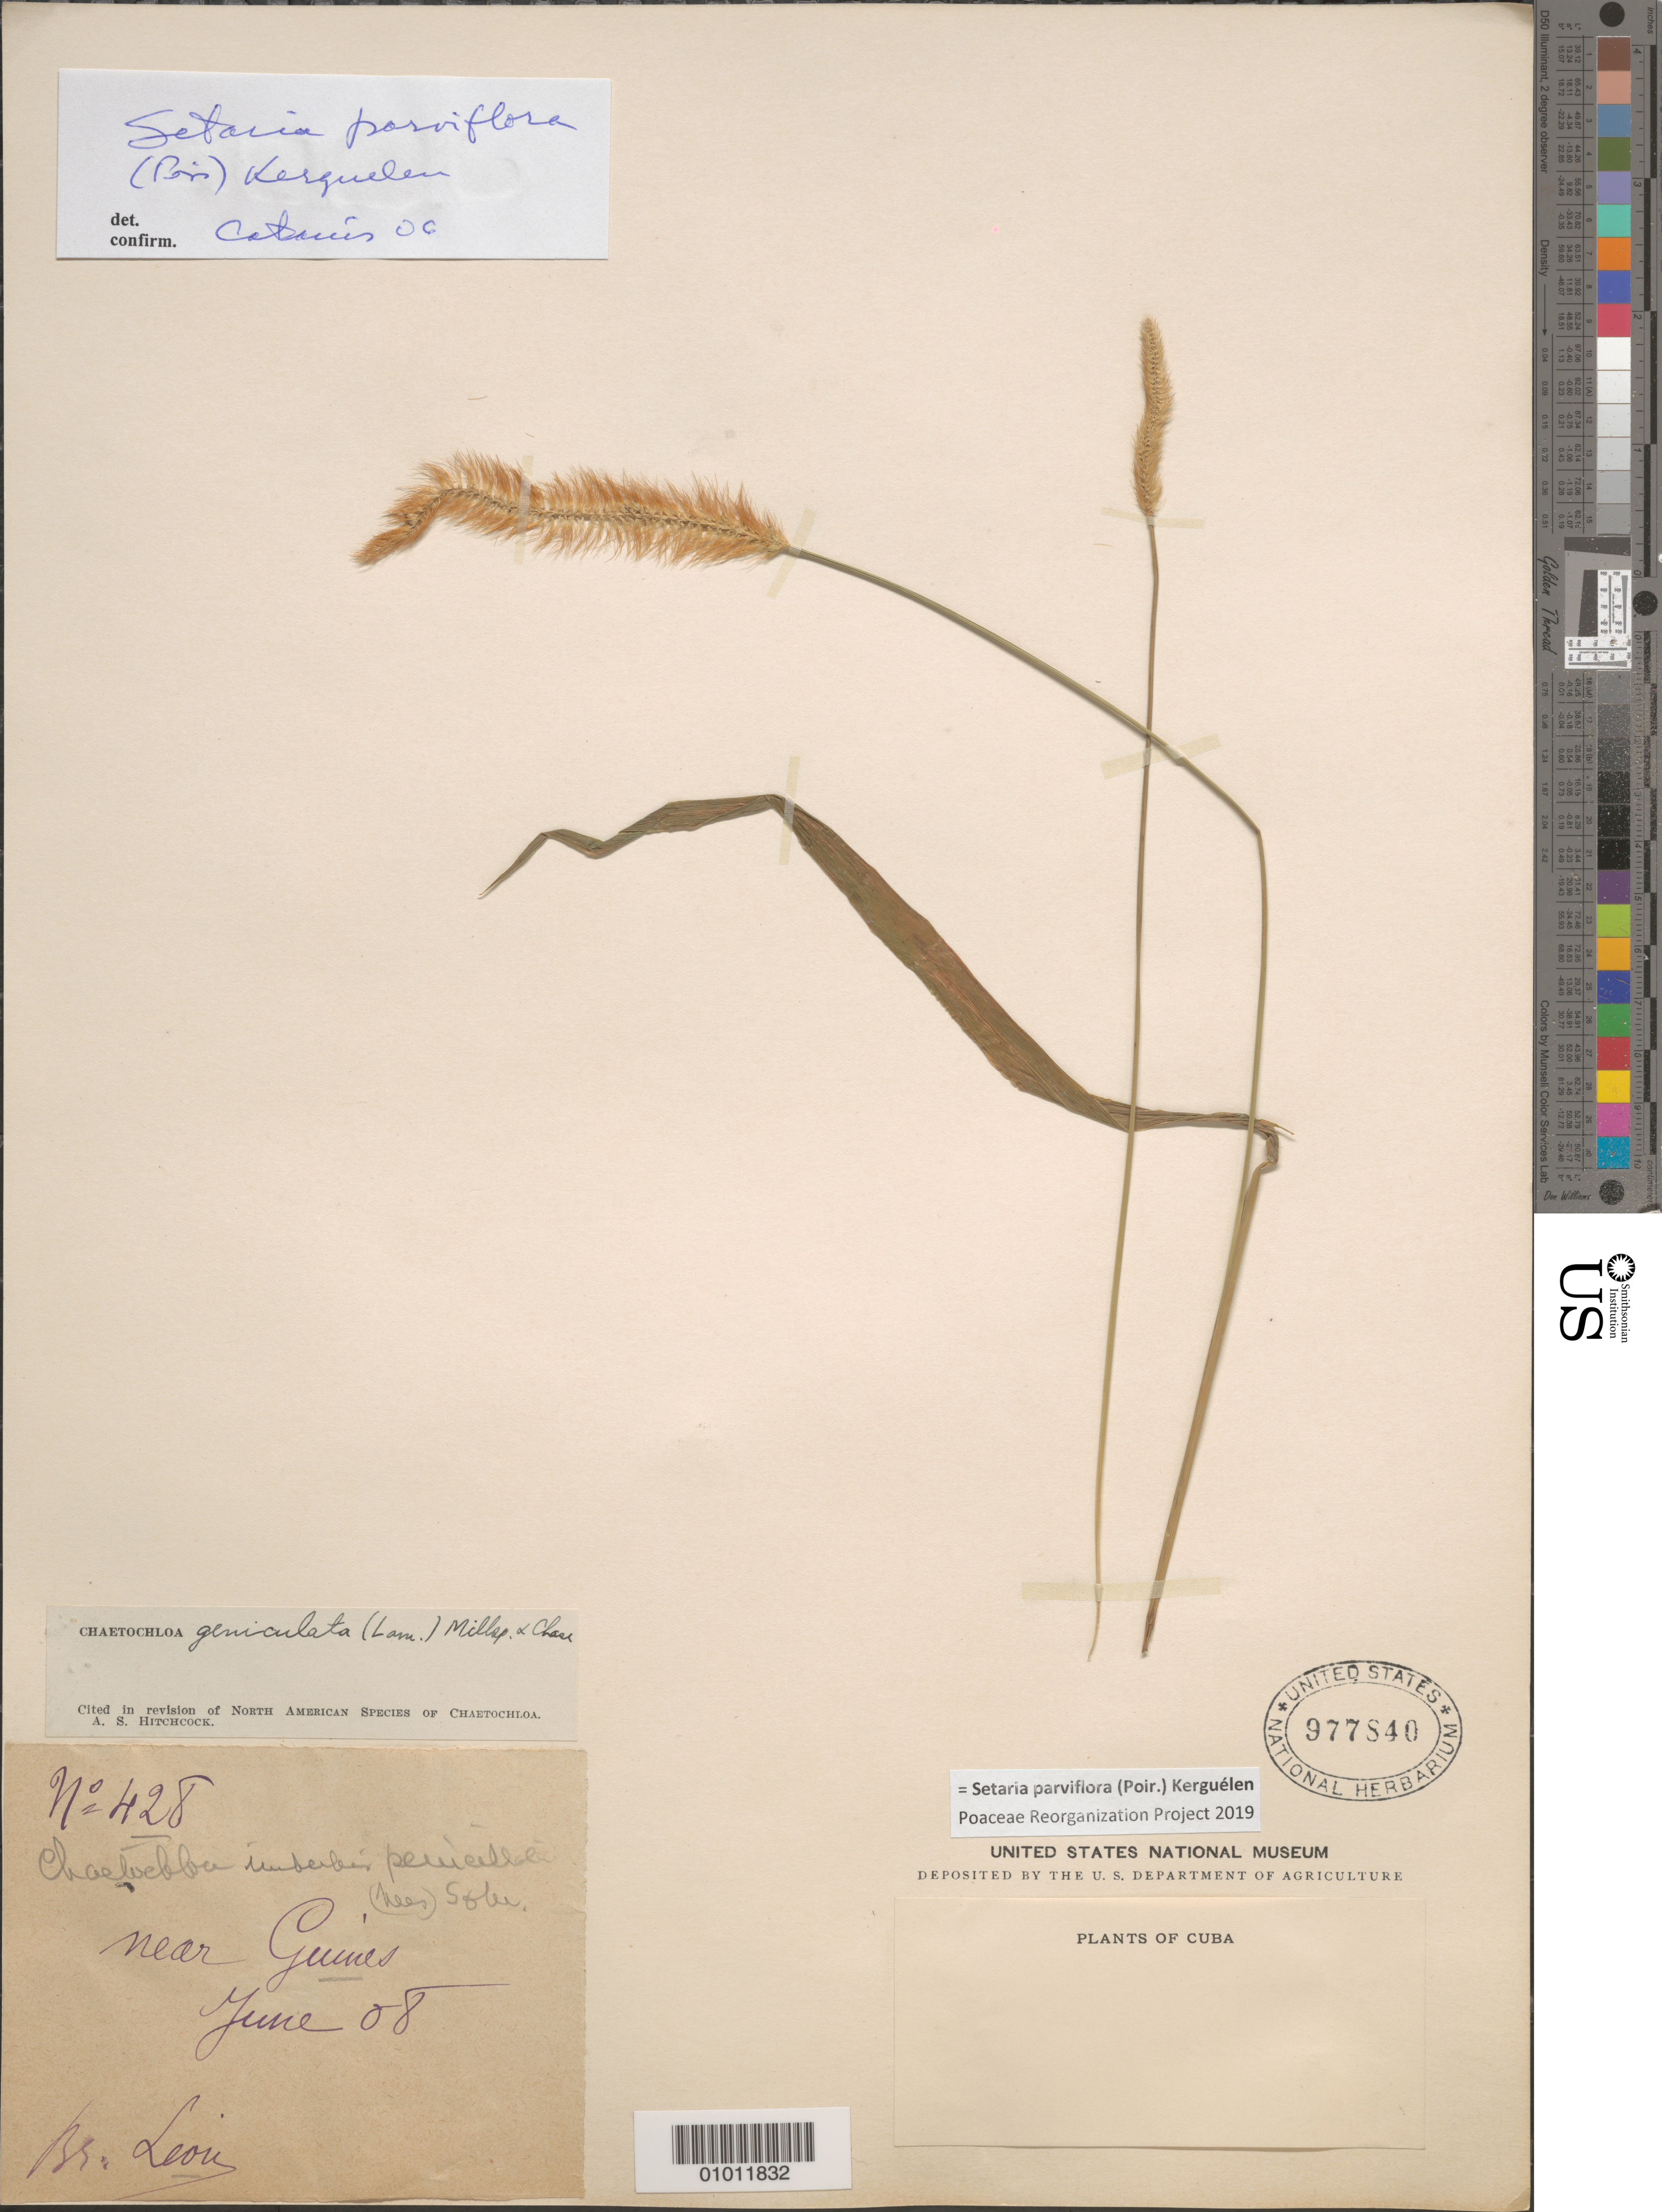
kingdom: Plantae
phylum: Tracheophyta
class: Liliopsida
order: Poales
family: Poaceae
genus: Setaria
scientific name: Setaria parviflora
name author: (Poir.) Kerguélen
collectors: Bro. León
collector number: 428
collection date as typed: Jun 1908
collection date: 1908-06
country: Cuba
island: Cuba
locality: Near Guines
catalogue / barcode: US 977840